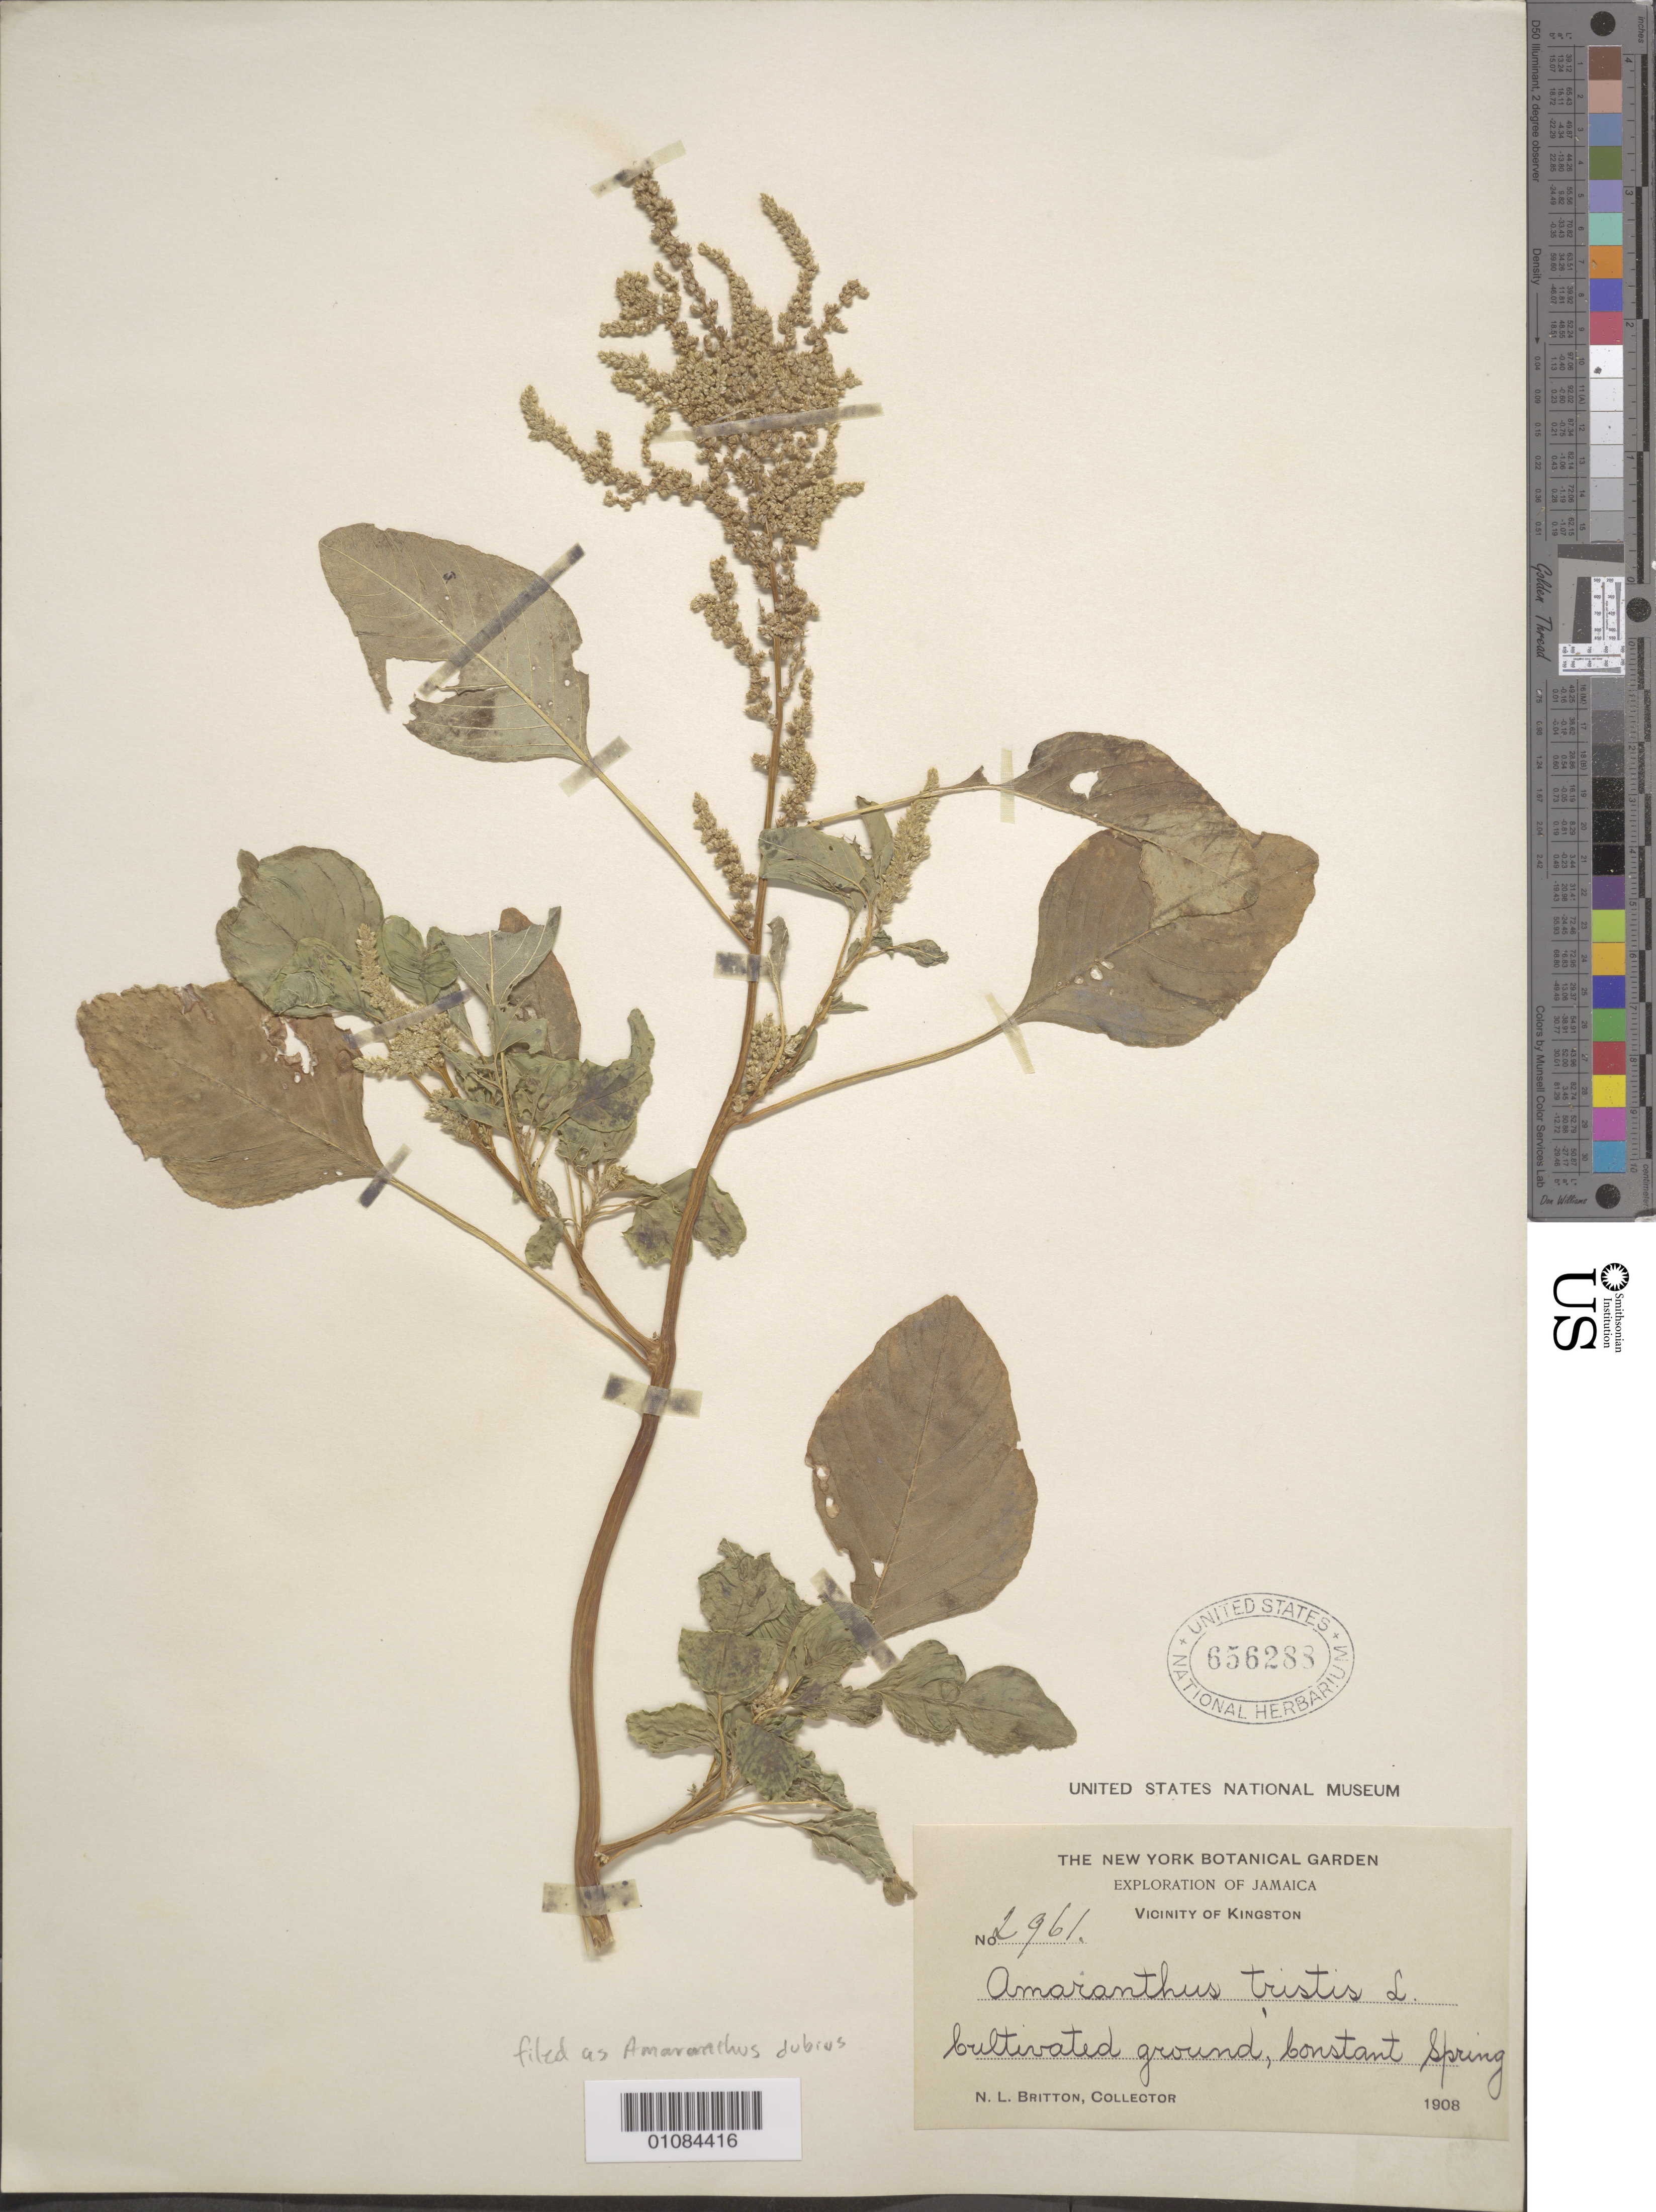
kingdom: Plantae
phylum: Tracheophyta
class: Magnoliopsida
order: Caryophyllales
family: Amaranthaceae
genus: Amaranthus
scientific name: Amaranthus dubius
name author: Mart. ex Thell.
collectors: N. Britton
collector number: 2961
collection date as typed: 1908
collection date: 1908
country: Jamaica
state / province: Kingston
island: Jamaica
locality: Vicinity of Kingston, Constant Spring.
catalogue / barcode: US 656288